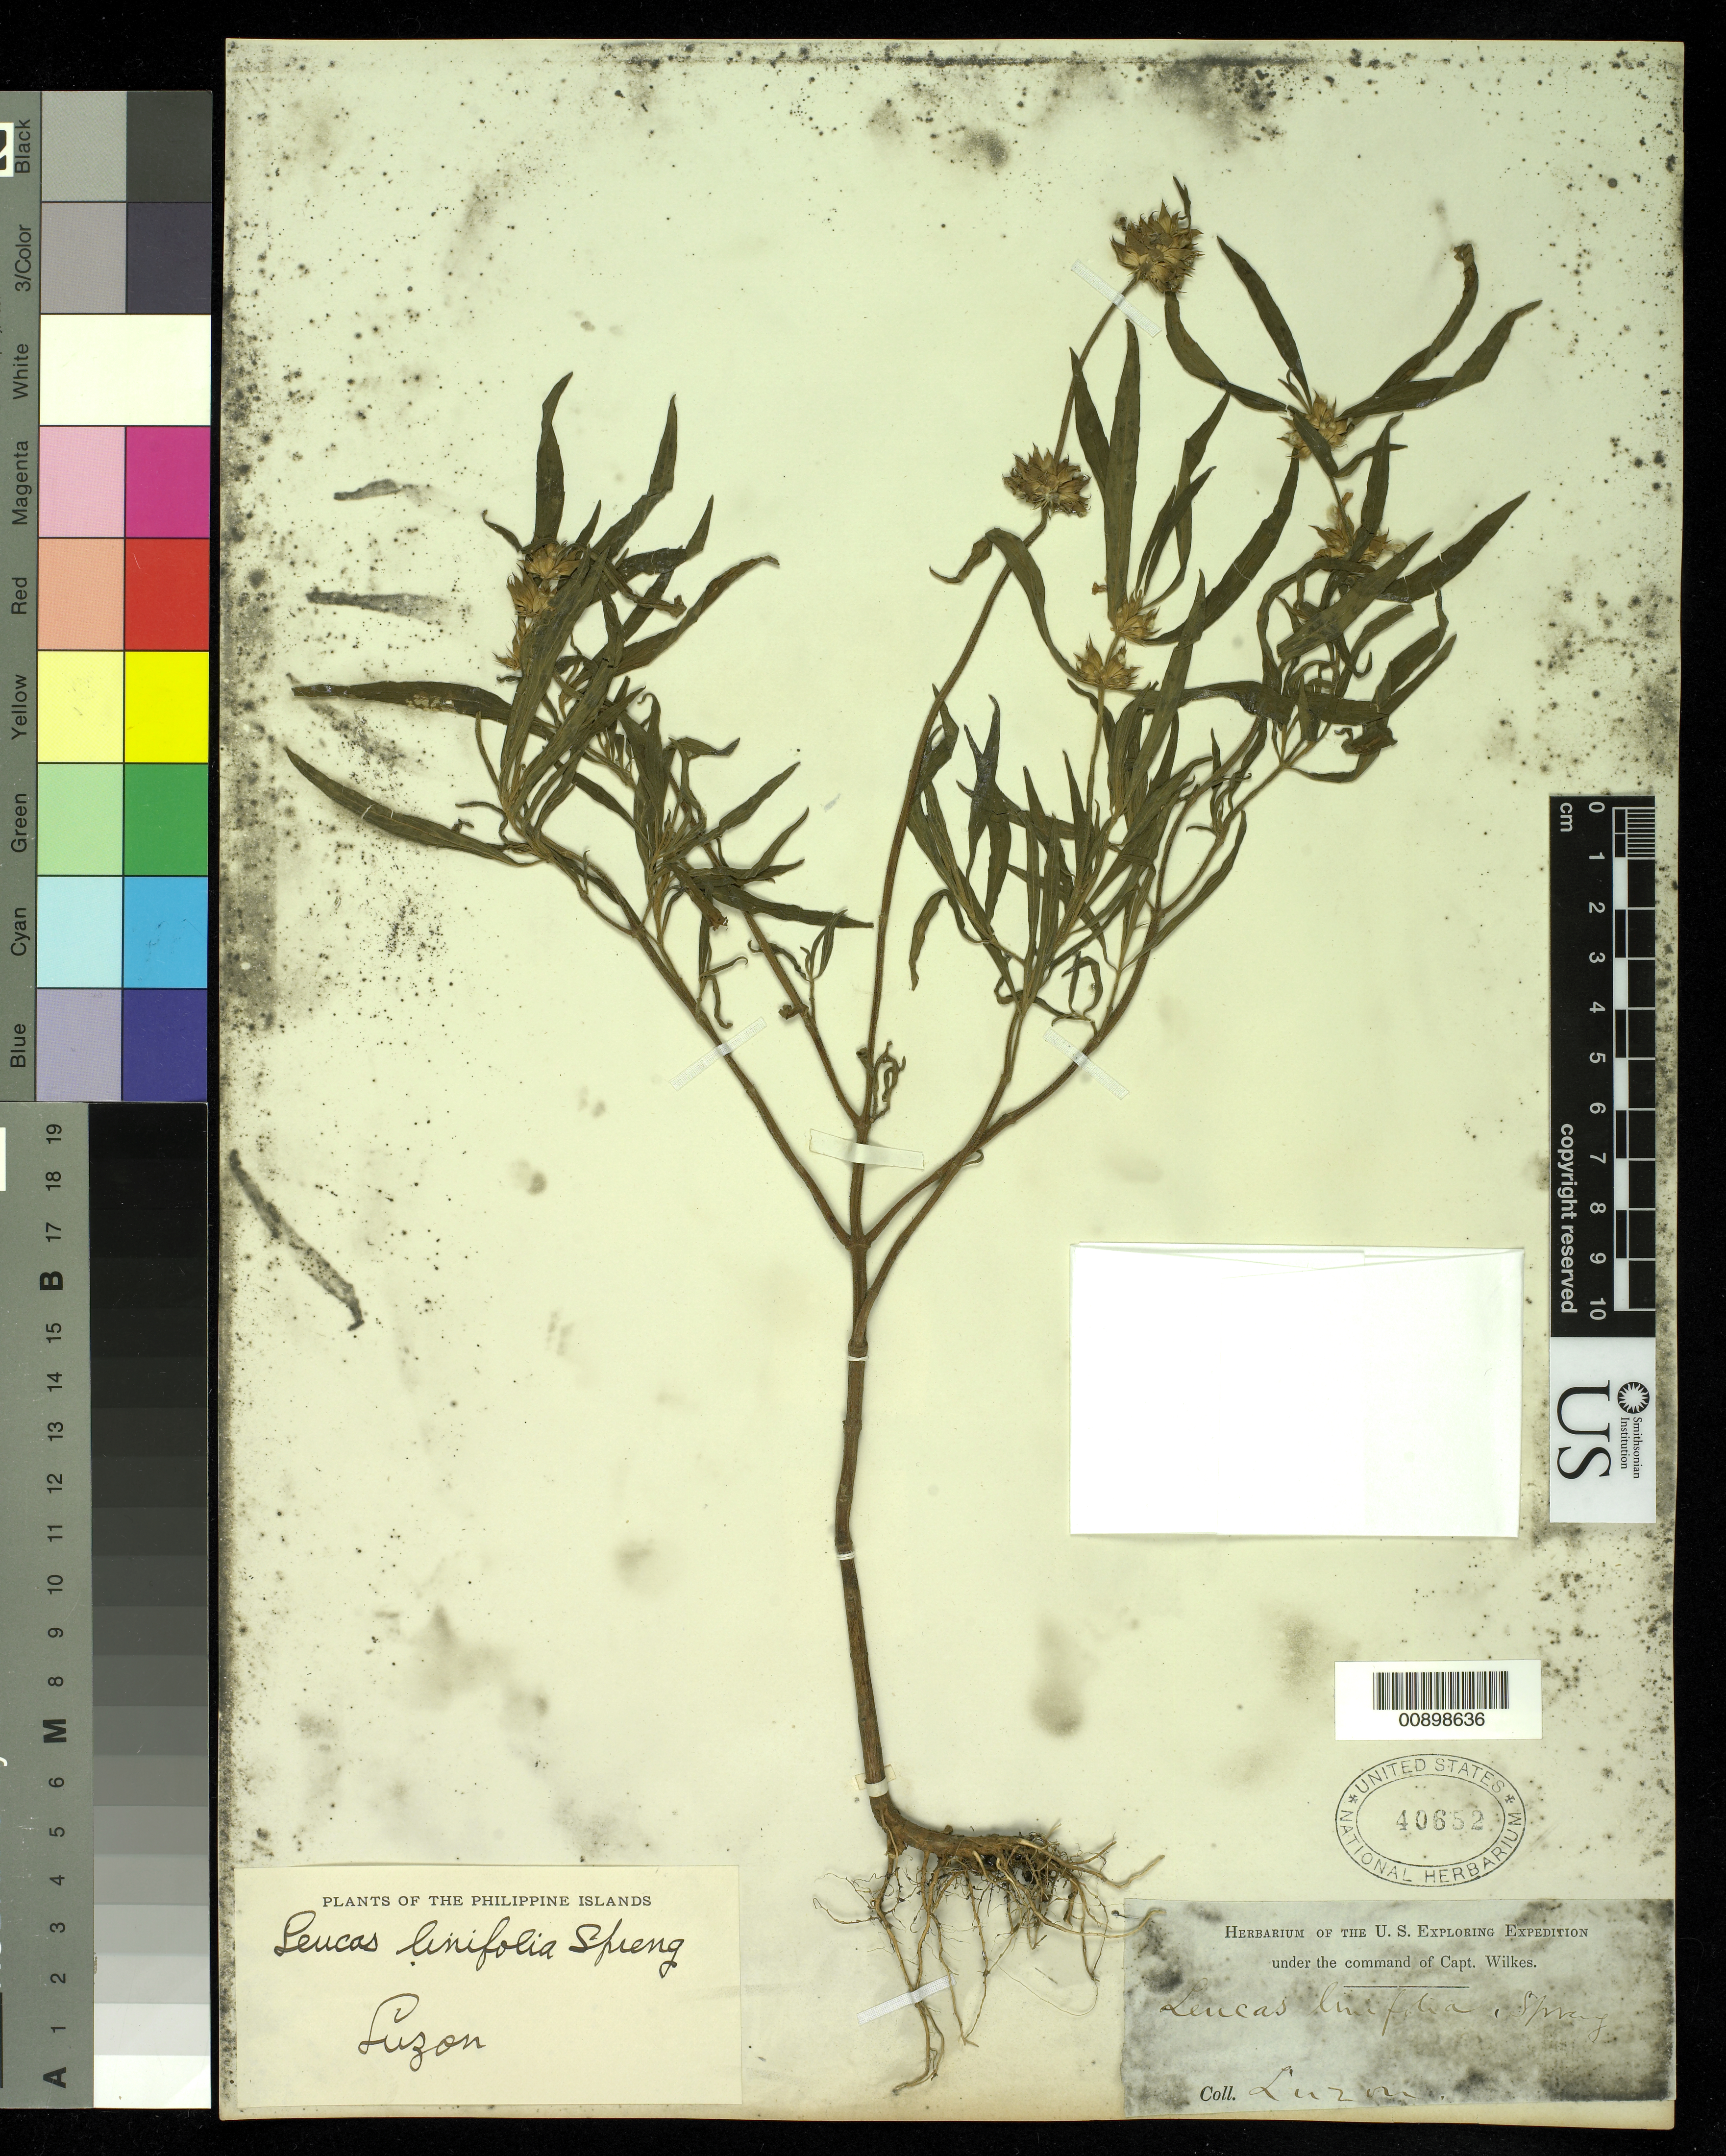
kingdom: Plantae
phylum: Tracheophyta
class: Magnoliopsida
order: Lamiales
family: Lamiaceae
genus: Leucas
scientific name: Leucas lavandulifolia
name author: Small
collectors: Wilkes Explor. Exped.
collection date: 1838/1842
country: Philippines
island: Luzon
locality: Luzon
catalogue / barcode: US 40652